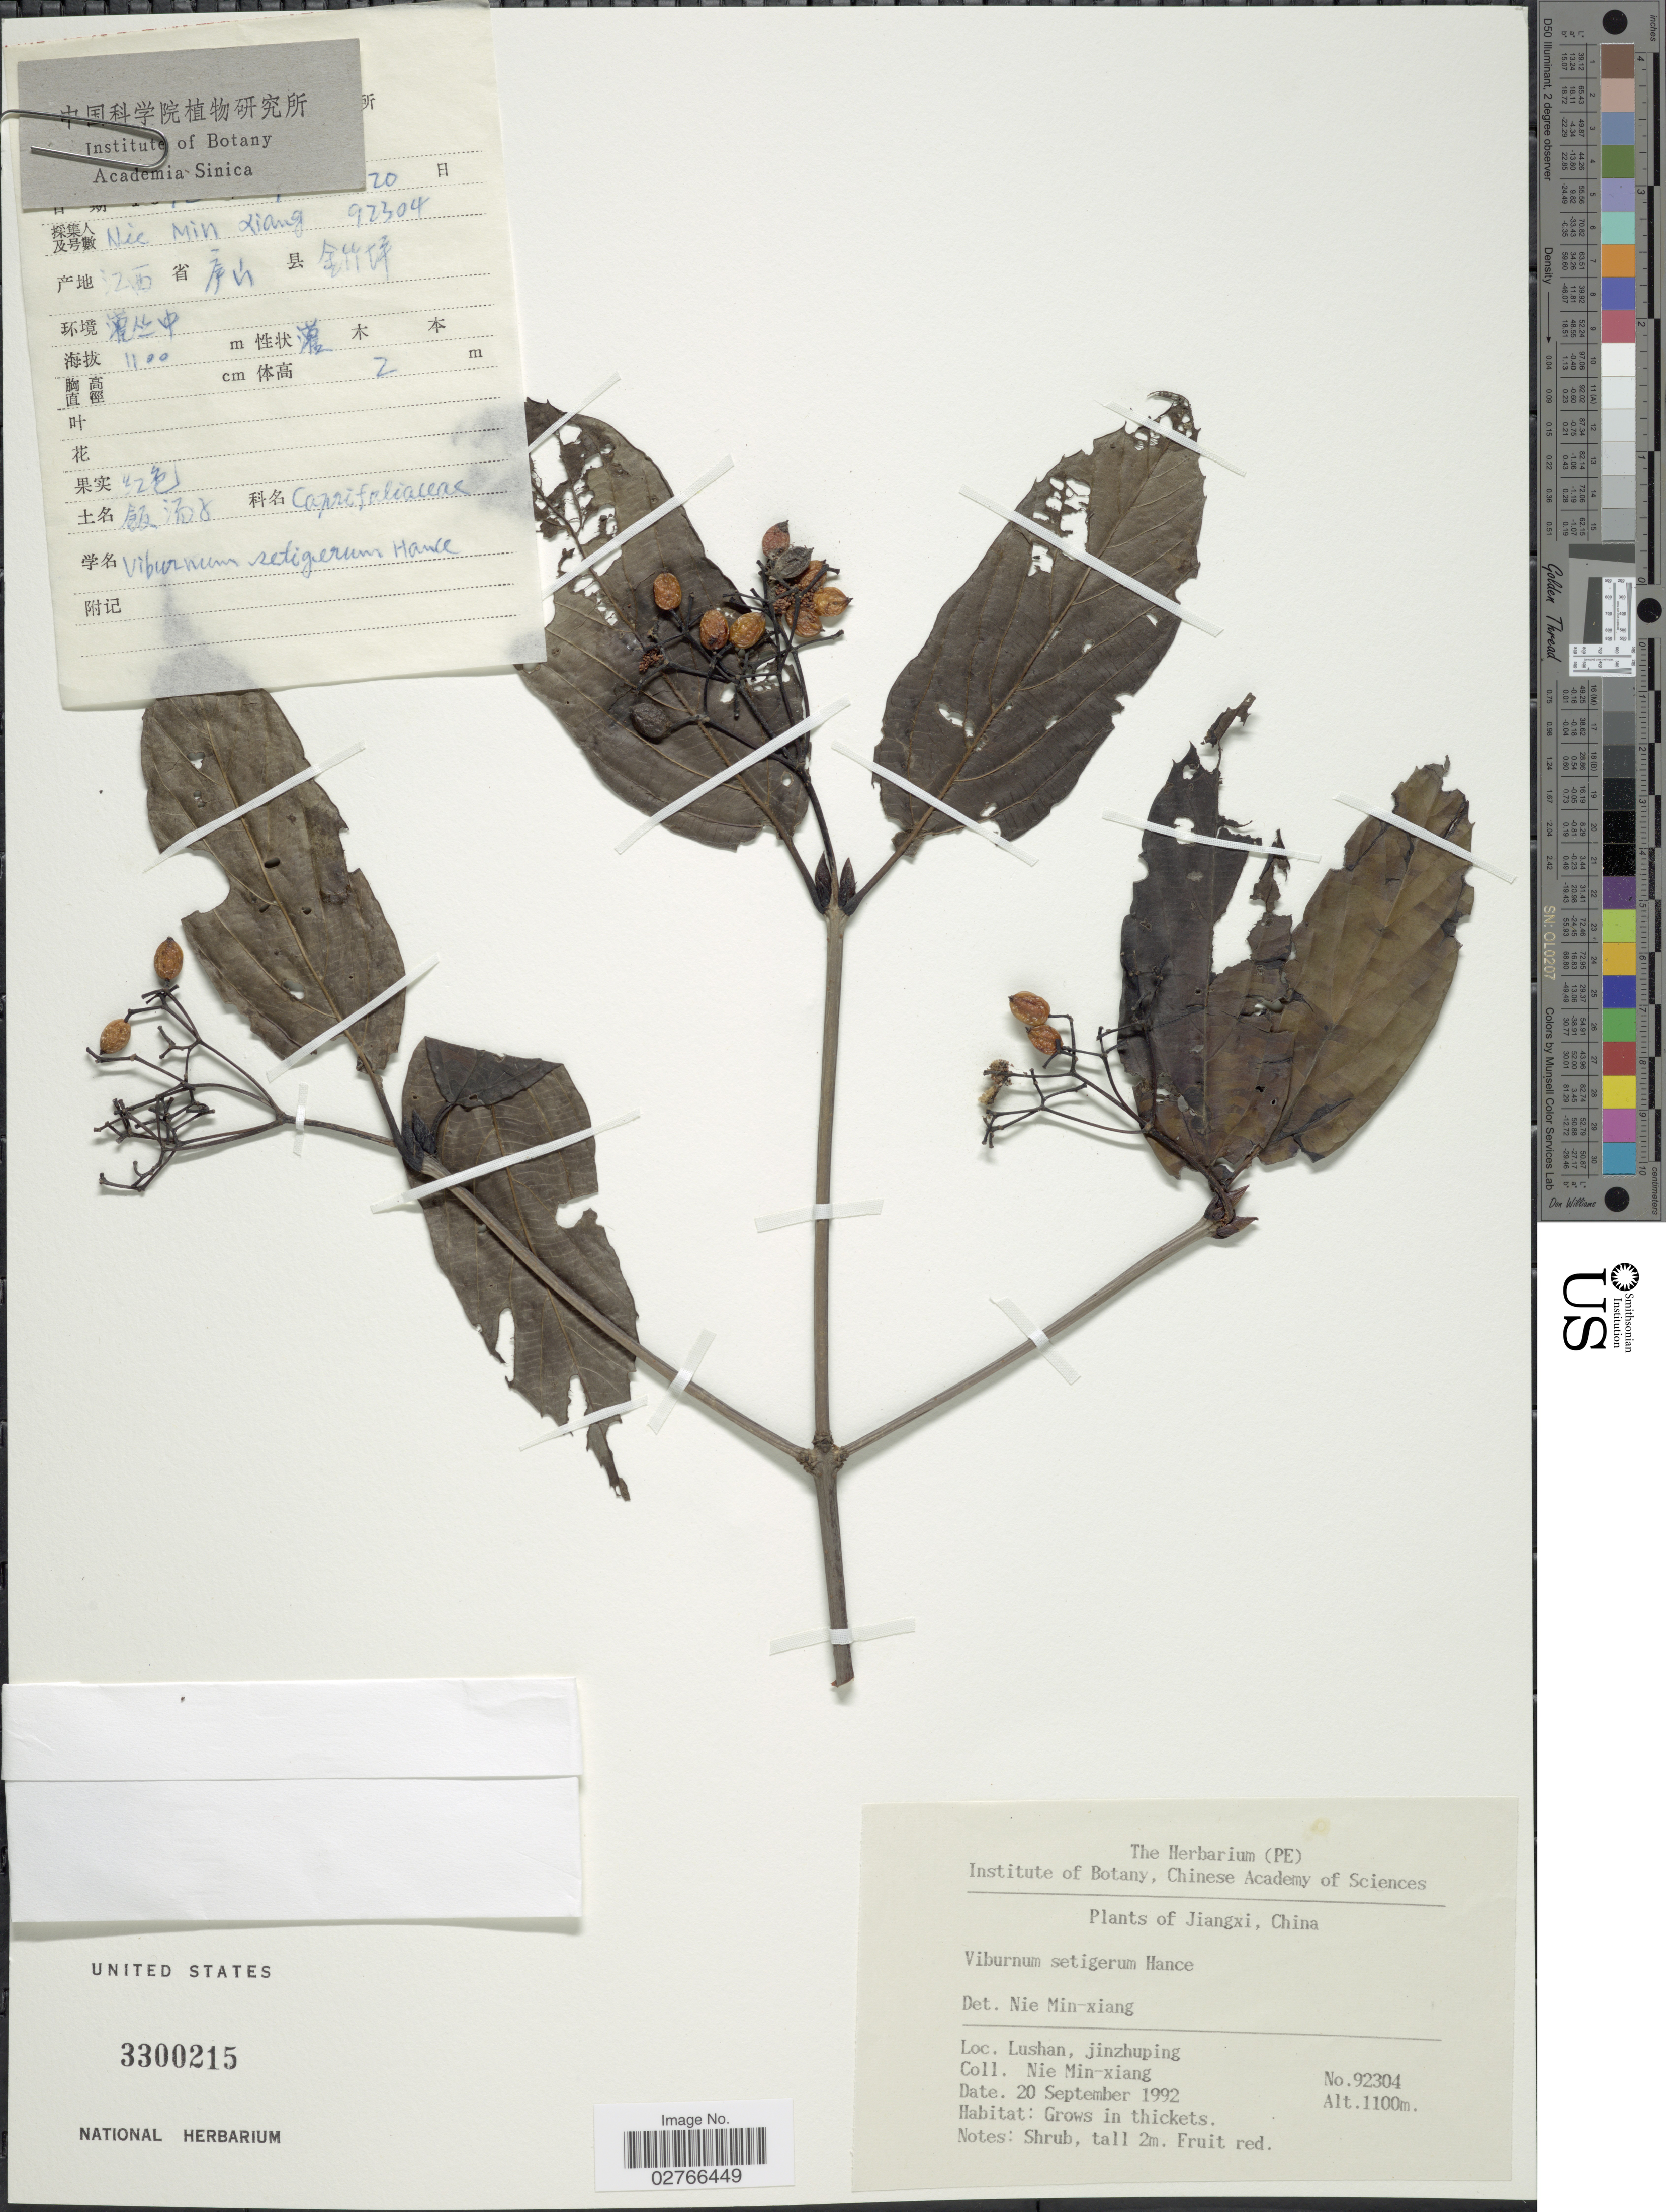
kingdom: Plantae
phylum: Tracheophyta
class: Magnoliopsida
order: Dipsacales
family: Viburnaceae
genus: Viburnum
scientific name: Viburnum setigerum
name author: Hance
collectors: M. Nie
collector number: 92304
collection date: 1992-09-20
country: China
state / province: Jiangxi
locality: Lushan, jinzhuping.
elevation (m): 1100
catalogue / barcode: US 3300215